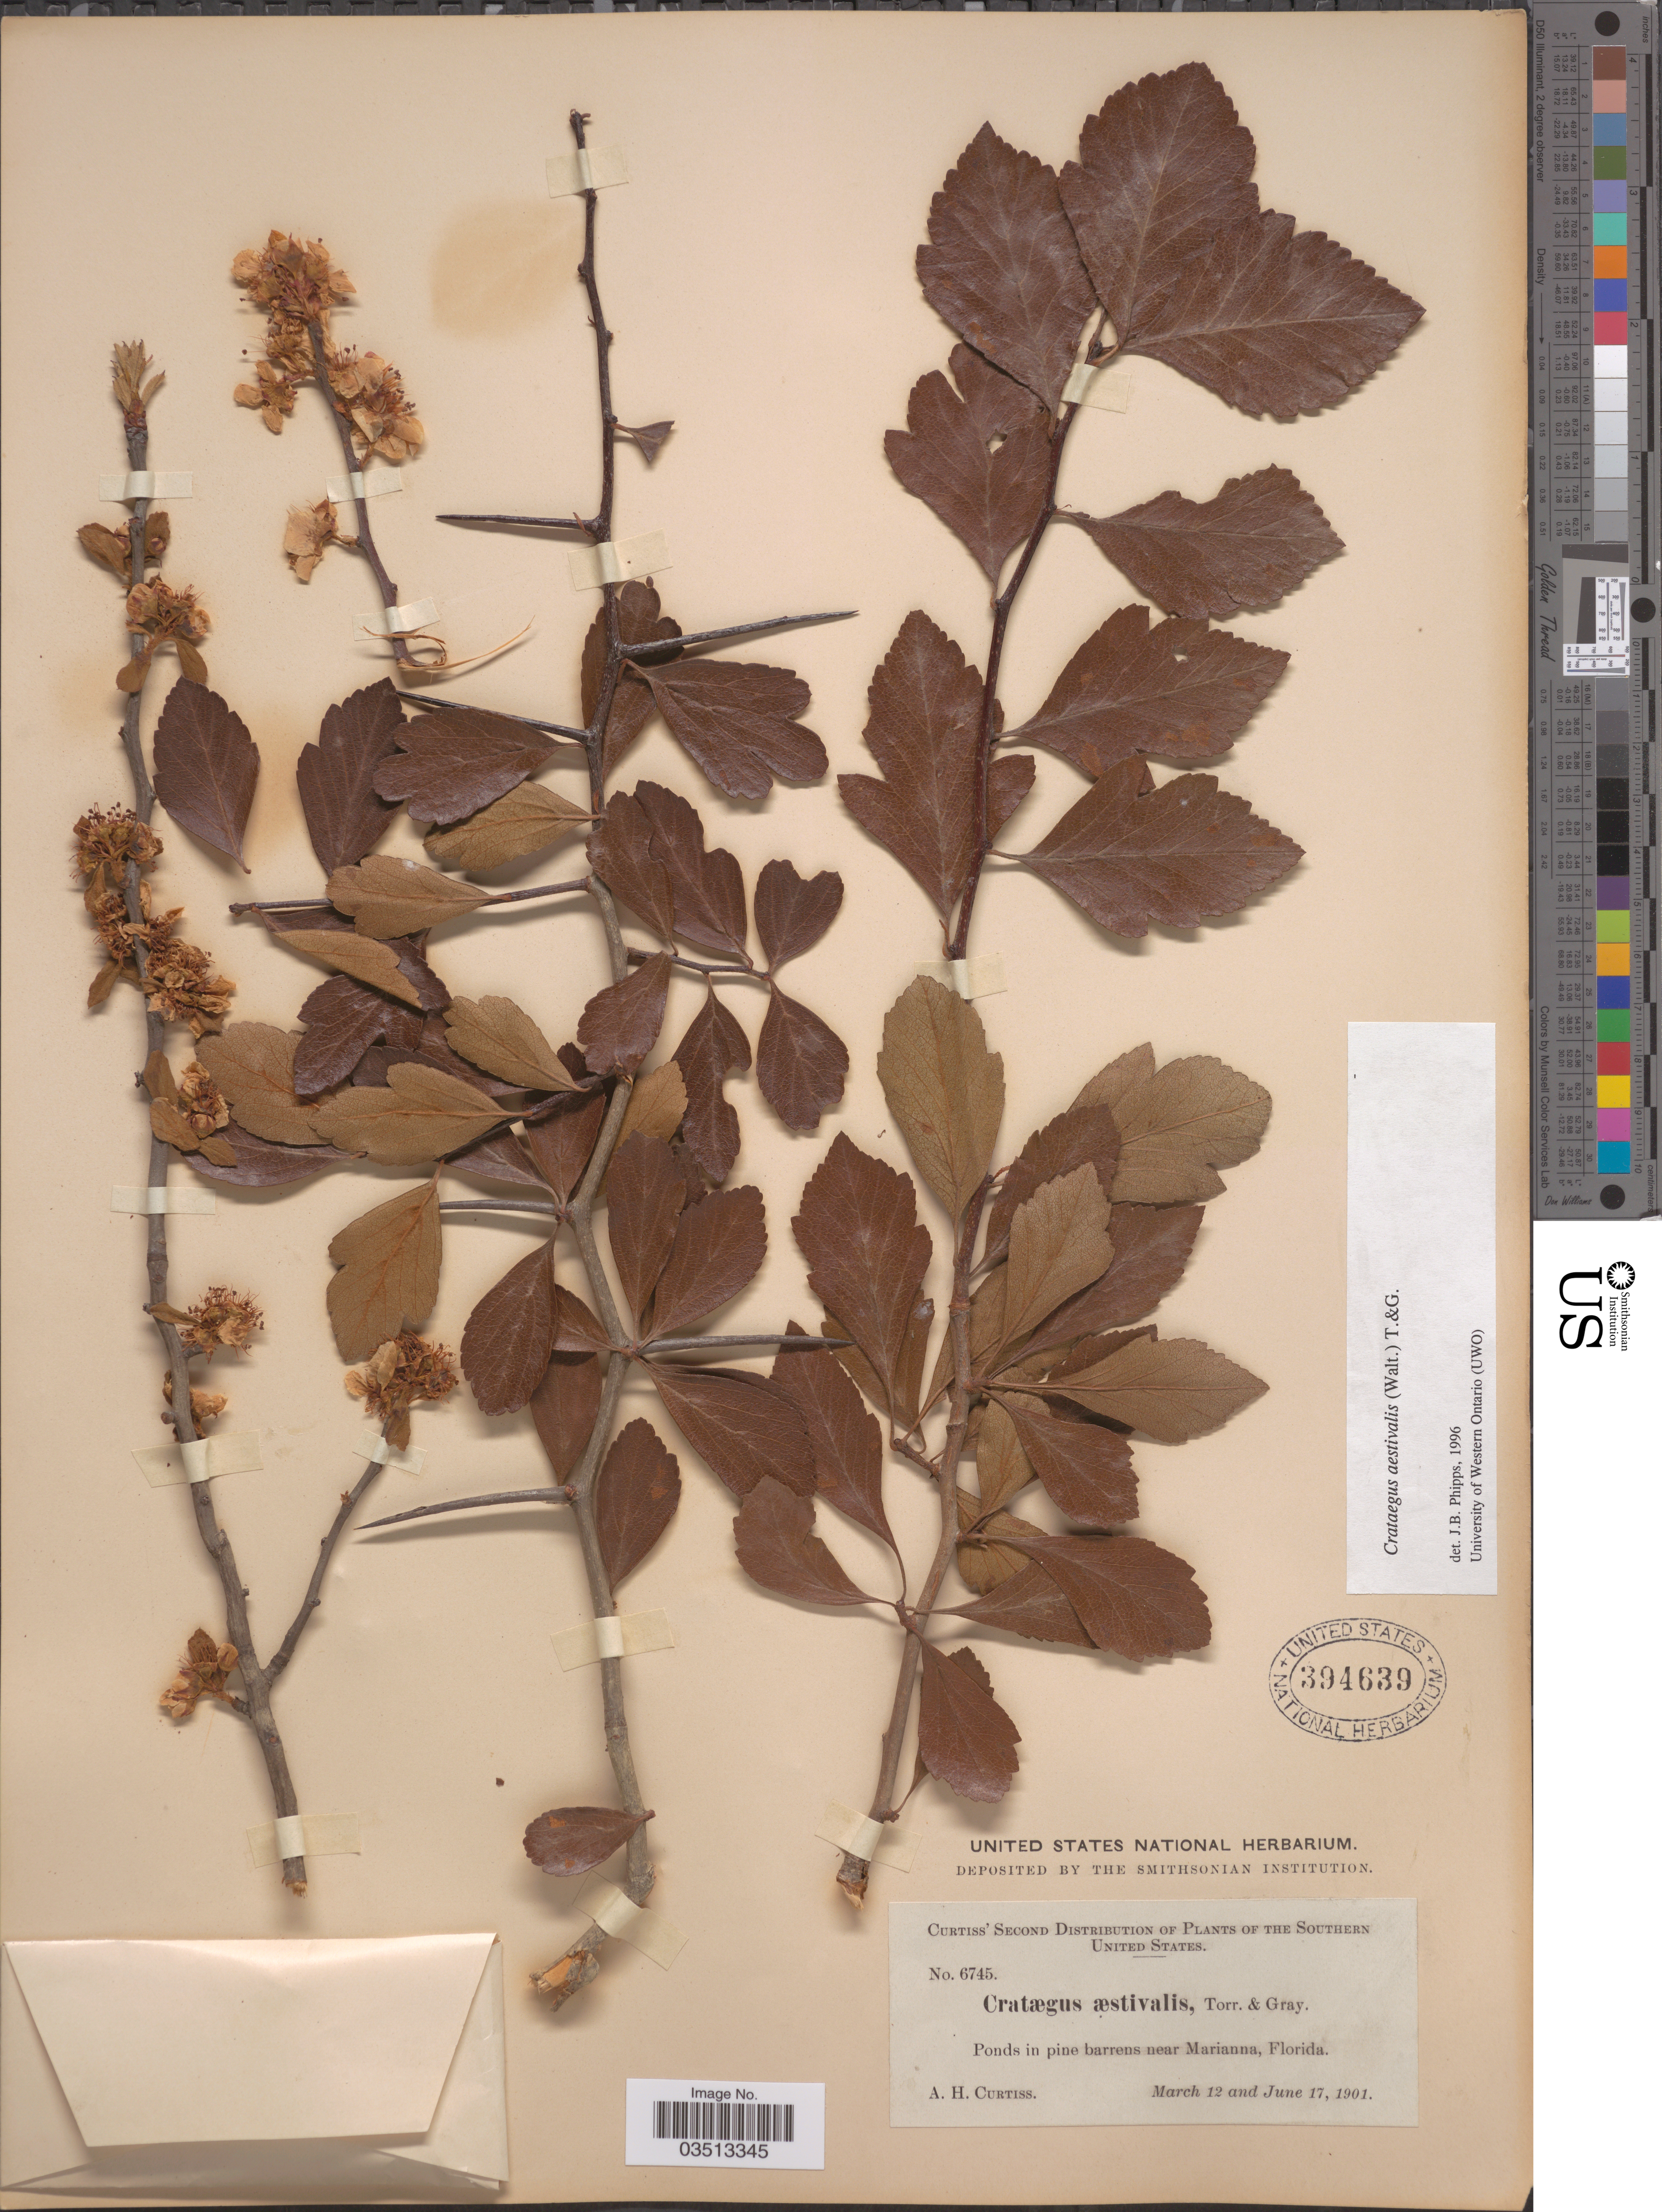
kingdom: Plantae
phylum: Tracheophyta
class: Magnoliopsida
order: Rosales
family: Rosaceae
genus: Crataegus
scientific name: Crataegus aestivalis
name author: (Walter) Torr. & A. Gray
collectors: A. H. Curtiss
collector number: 6745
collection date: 1901-03-12/1901-06-17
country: United States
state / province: Florida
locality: Southern United States. Ponds in pine barrens near Marianna.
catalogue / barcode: US 394639